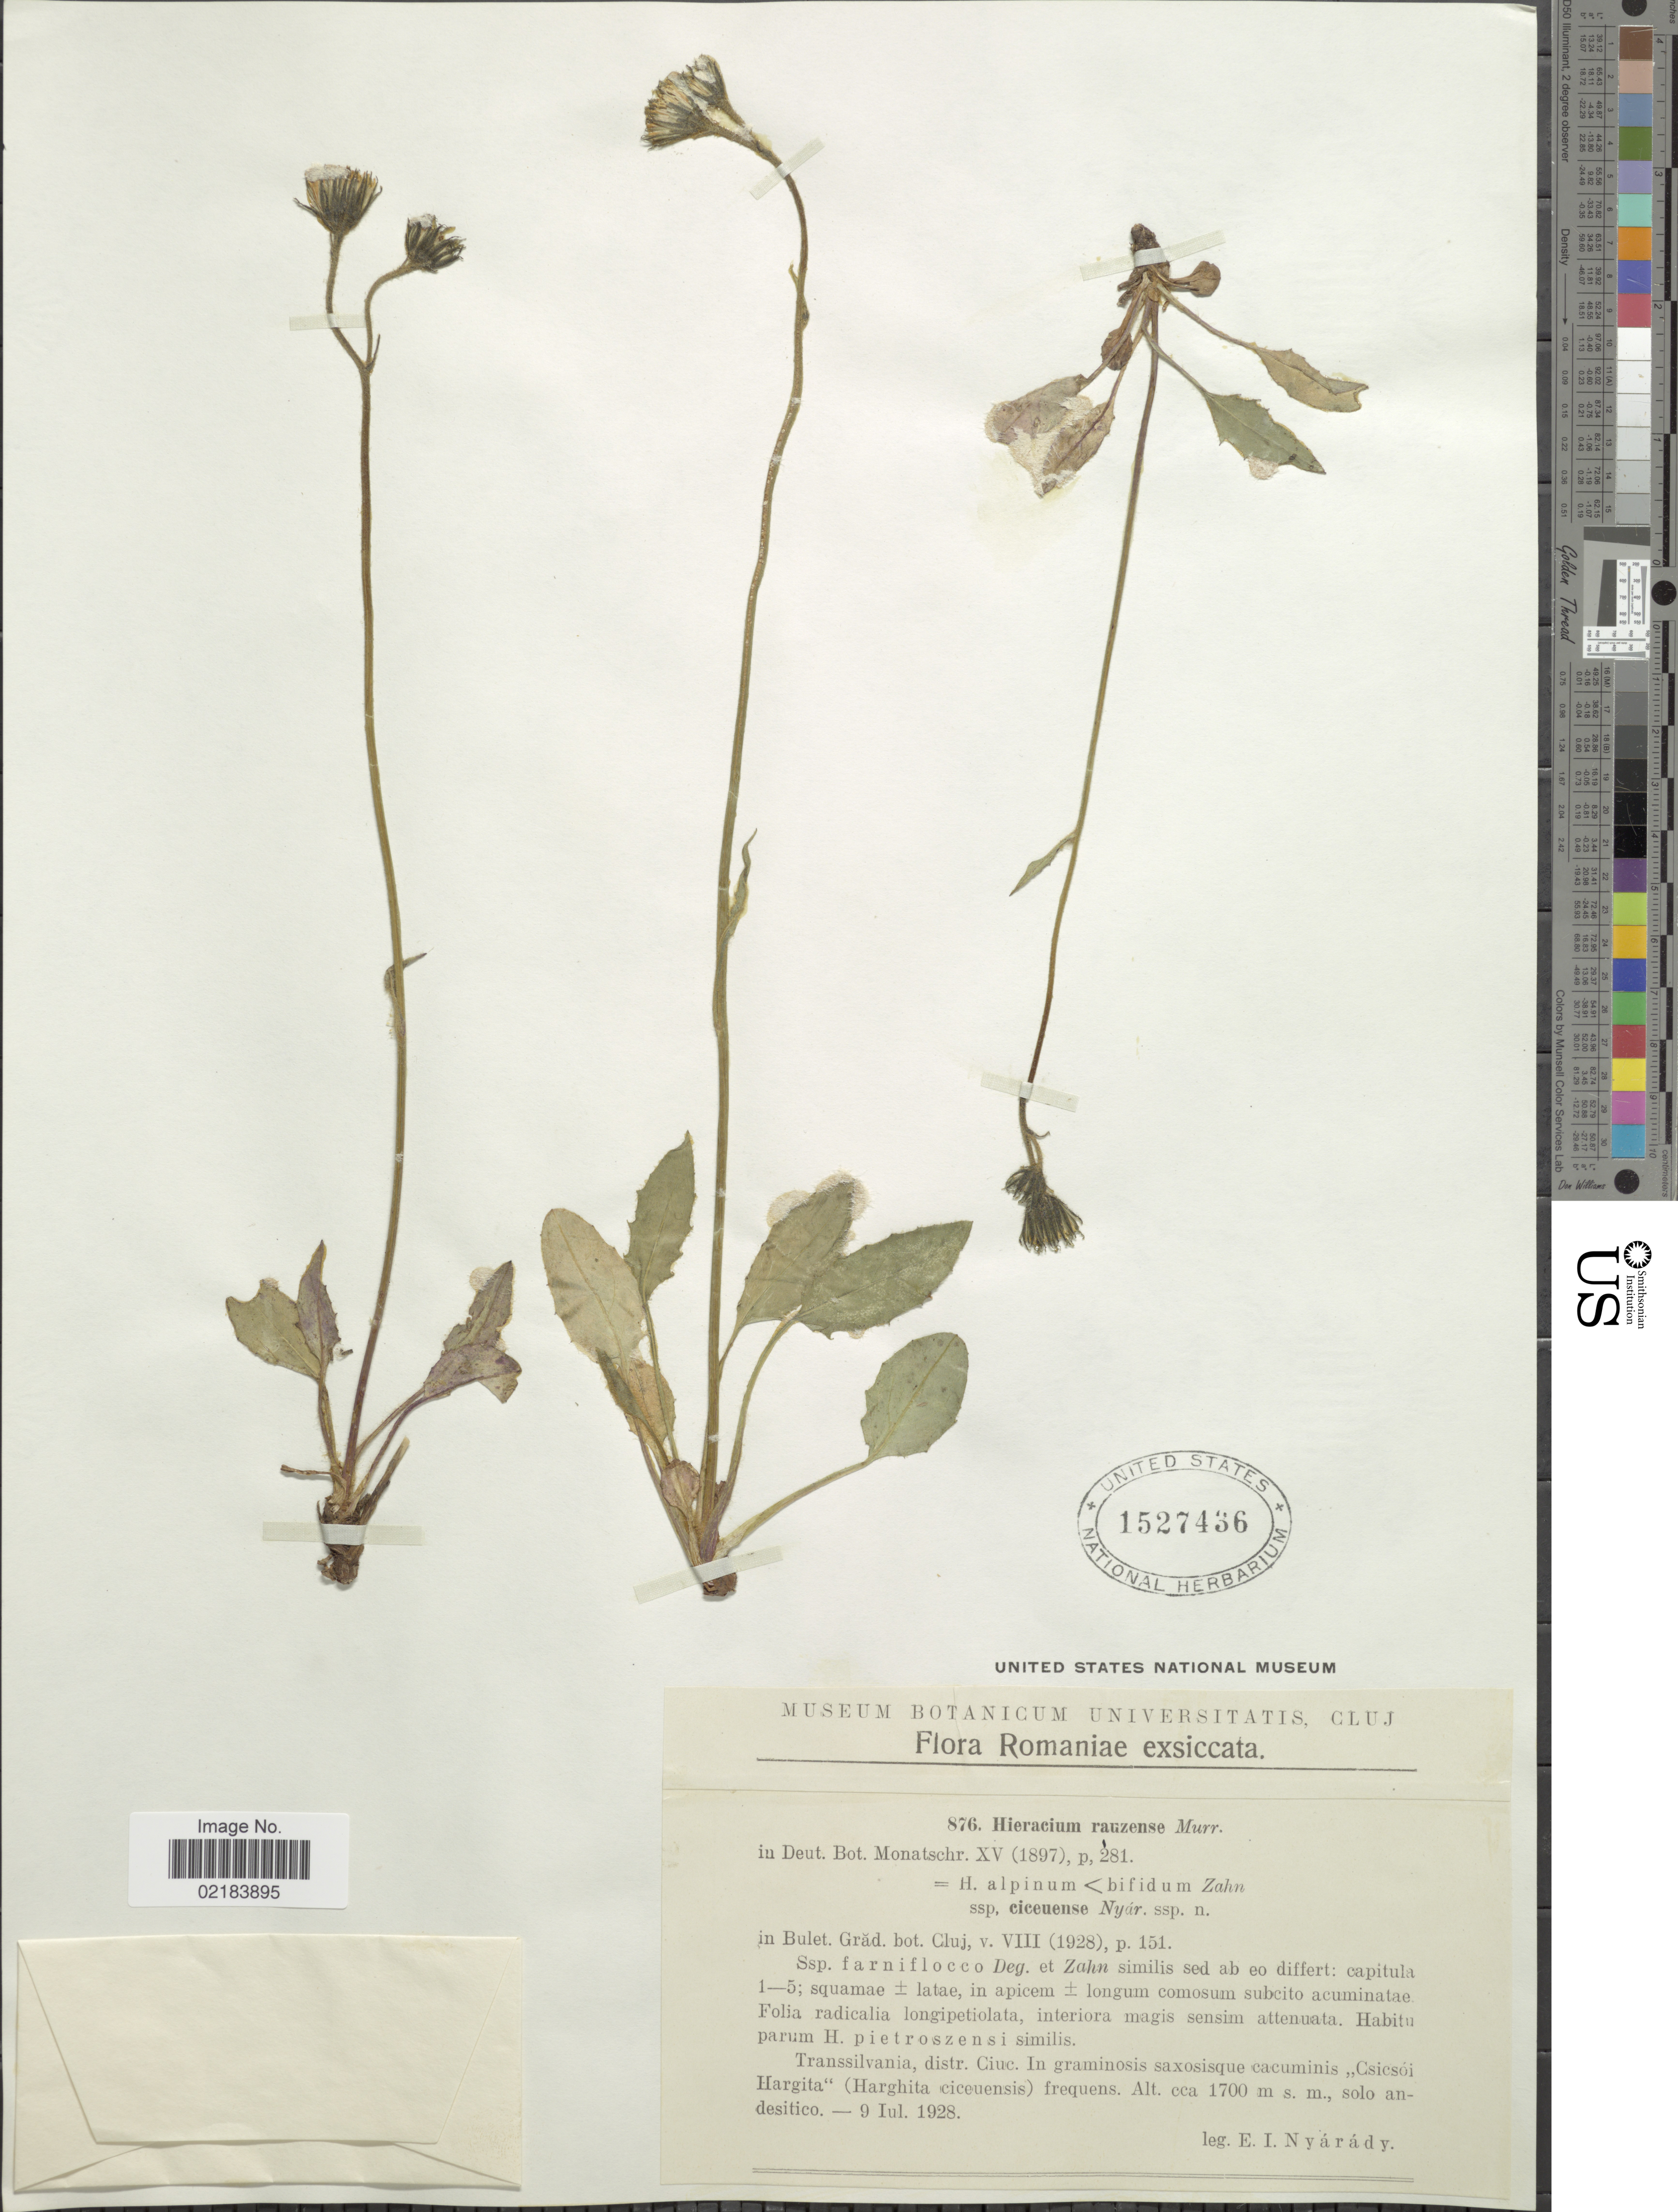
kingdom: Plantae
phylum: Tracheophyta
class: Magnoliopsida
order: Asterales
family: Asteraceae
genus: Hieracium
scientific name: Hieracium rohacsense subsp. rauzense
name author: (Murr) Gottschl.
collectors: E. Nyárády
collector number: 876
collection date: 1928-07-09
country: Romania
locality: Transsilvania, distr. Ciuc. "Csicsoi Hargita"(Harghita ciceuensis)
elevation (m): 1700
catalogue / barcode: US 1527436